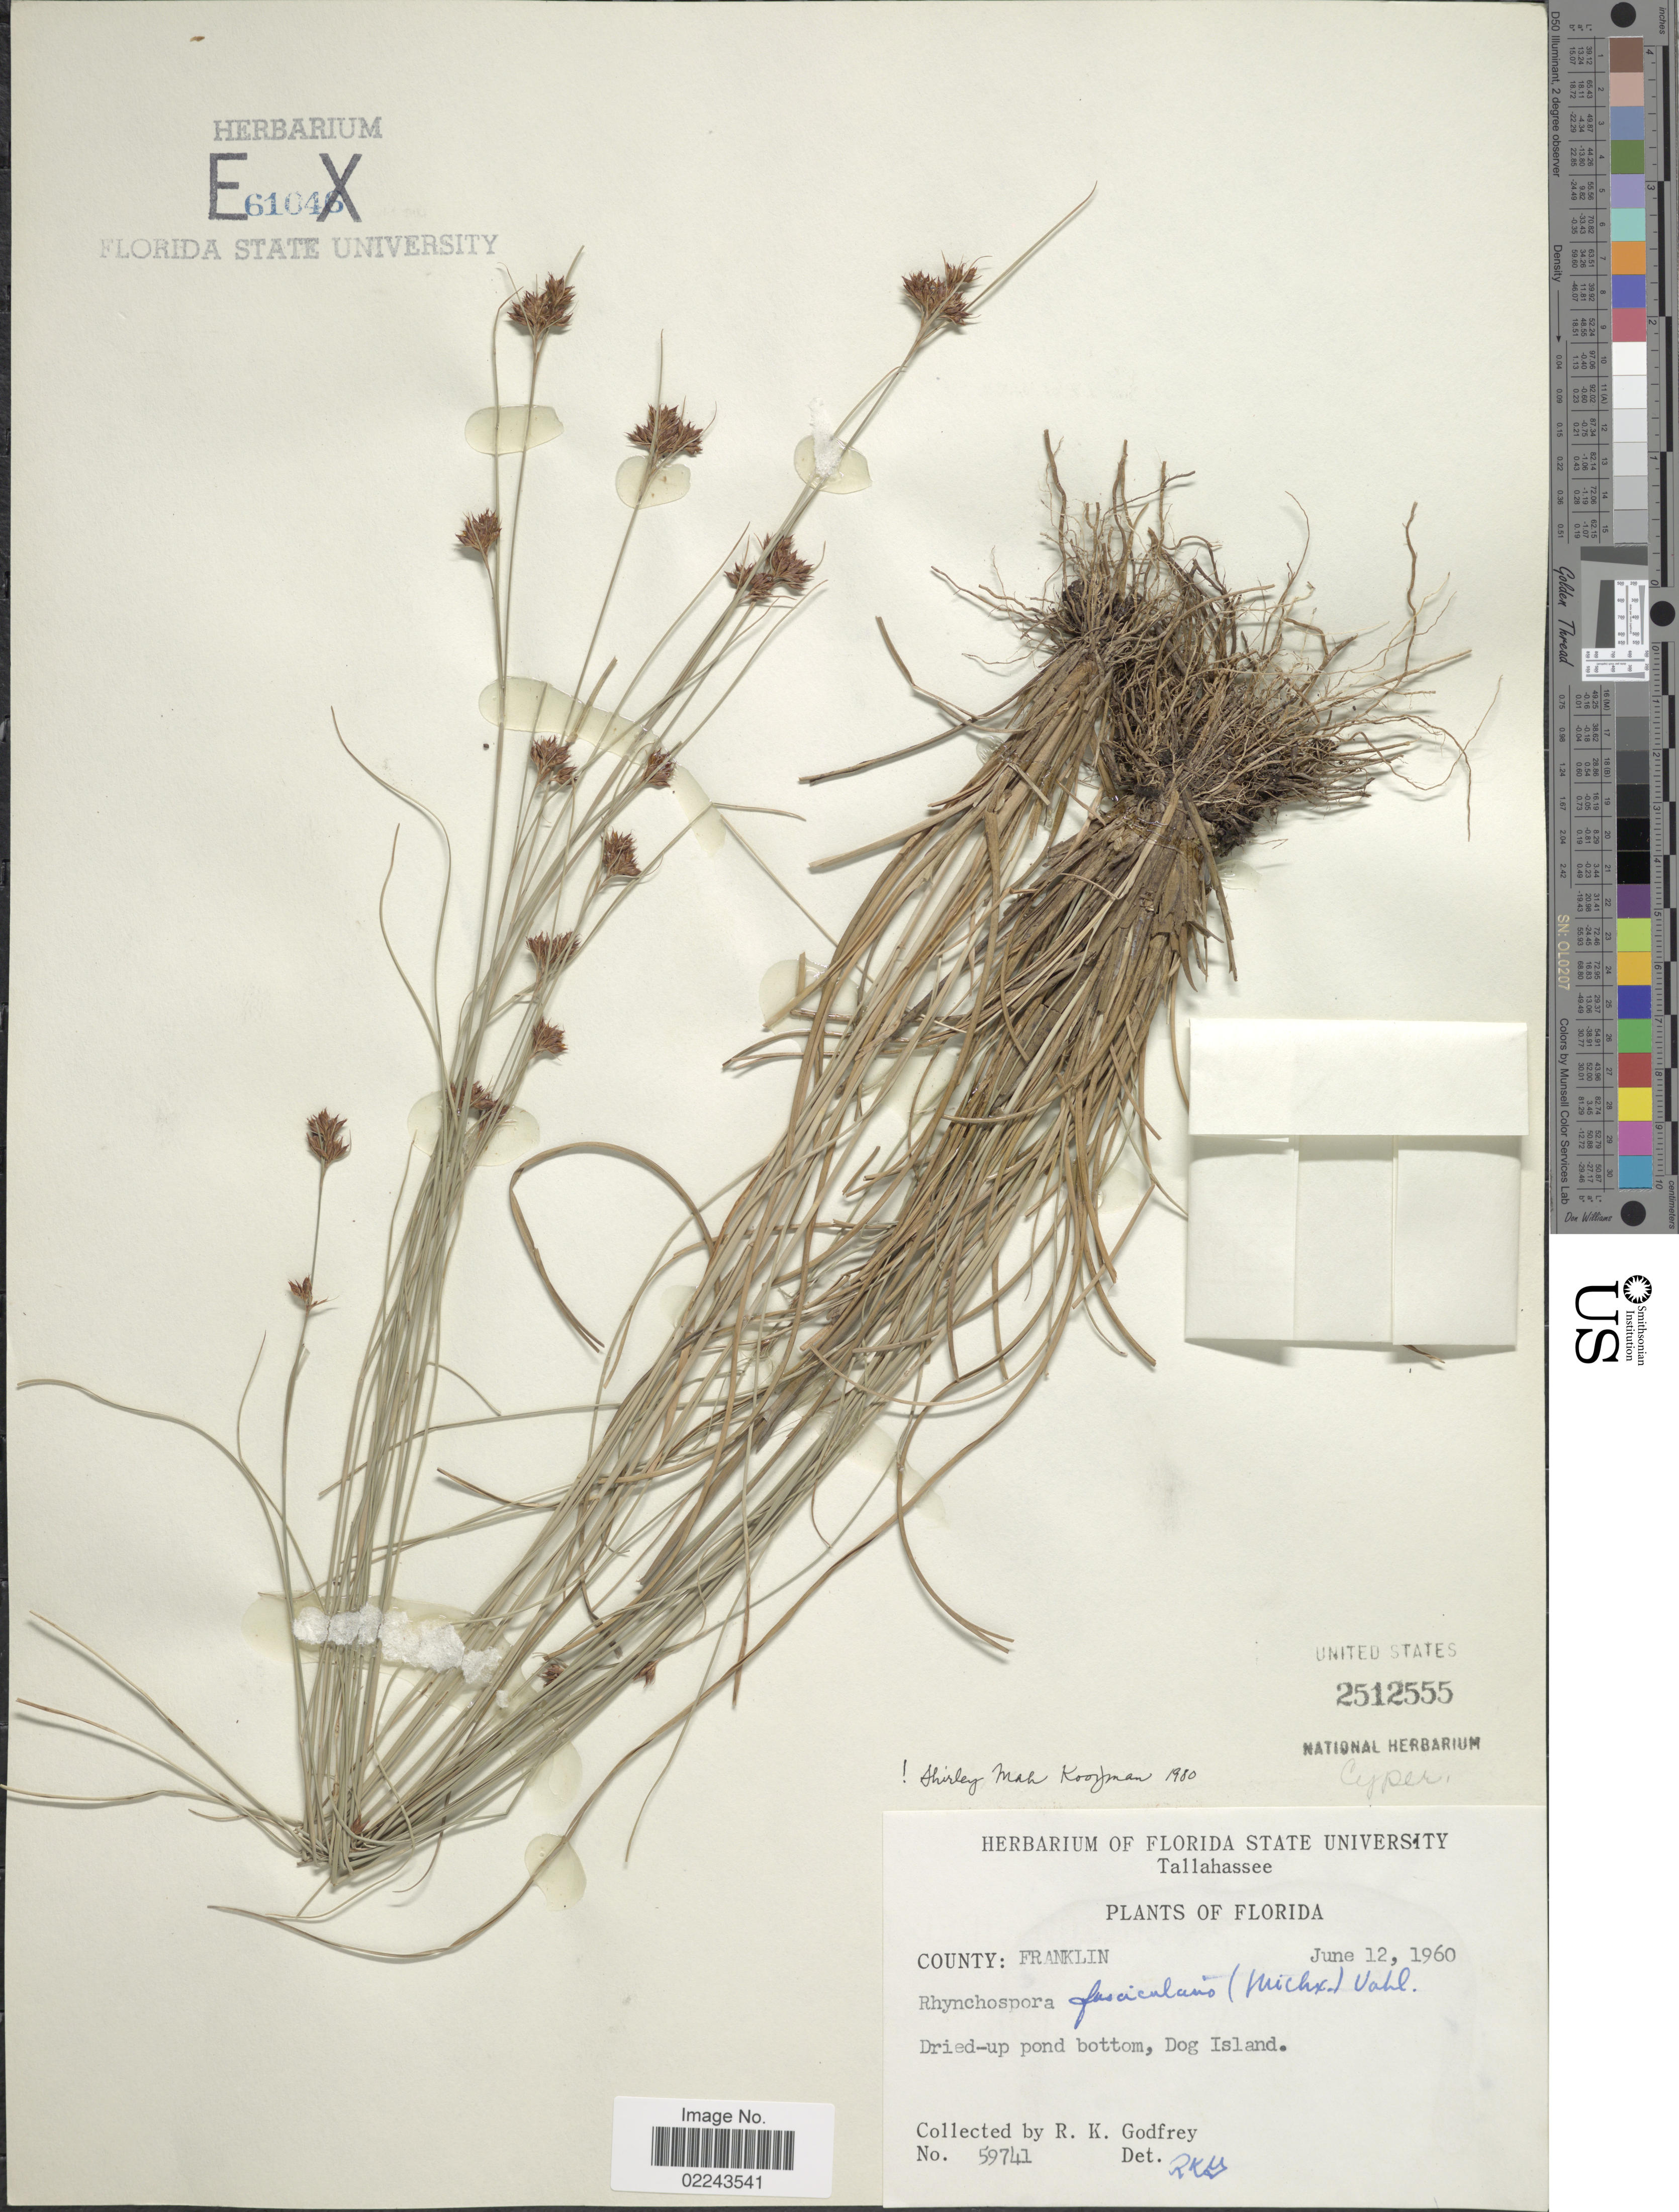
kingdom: Plantae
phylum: Tracheophyta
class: Liliopsida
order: Poales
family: Cyperaceae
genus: Rhynchospora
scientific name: Rhynchospora fascicularis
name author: (Michx.) Vahl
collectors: R. K. Godfrey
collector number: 59741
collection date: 1960-06-12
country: United States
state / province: Florida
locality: County Franklin, Dog Island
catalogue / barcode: US 2512555